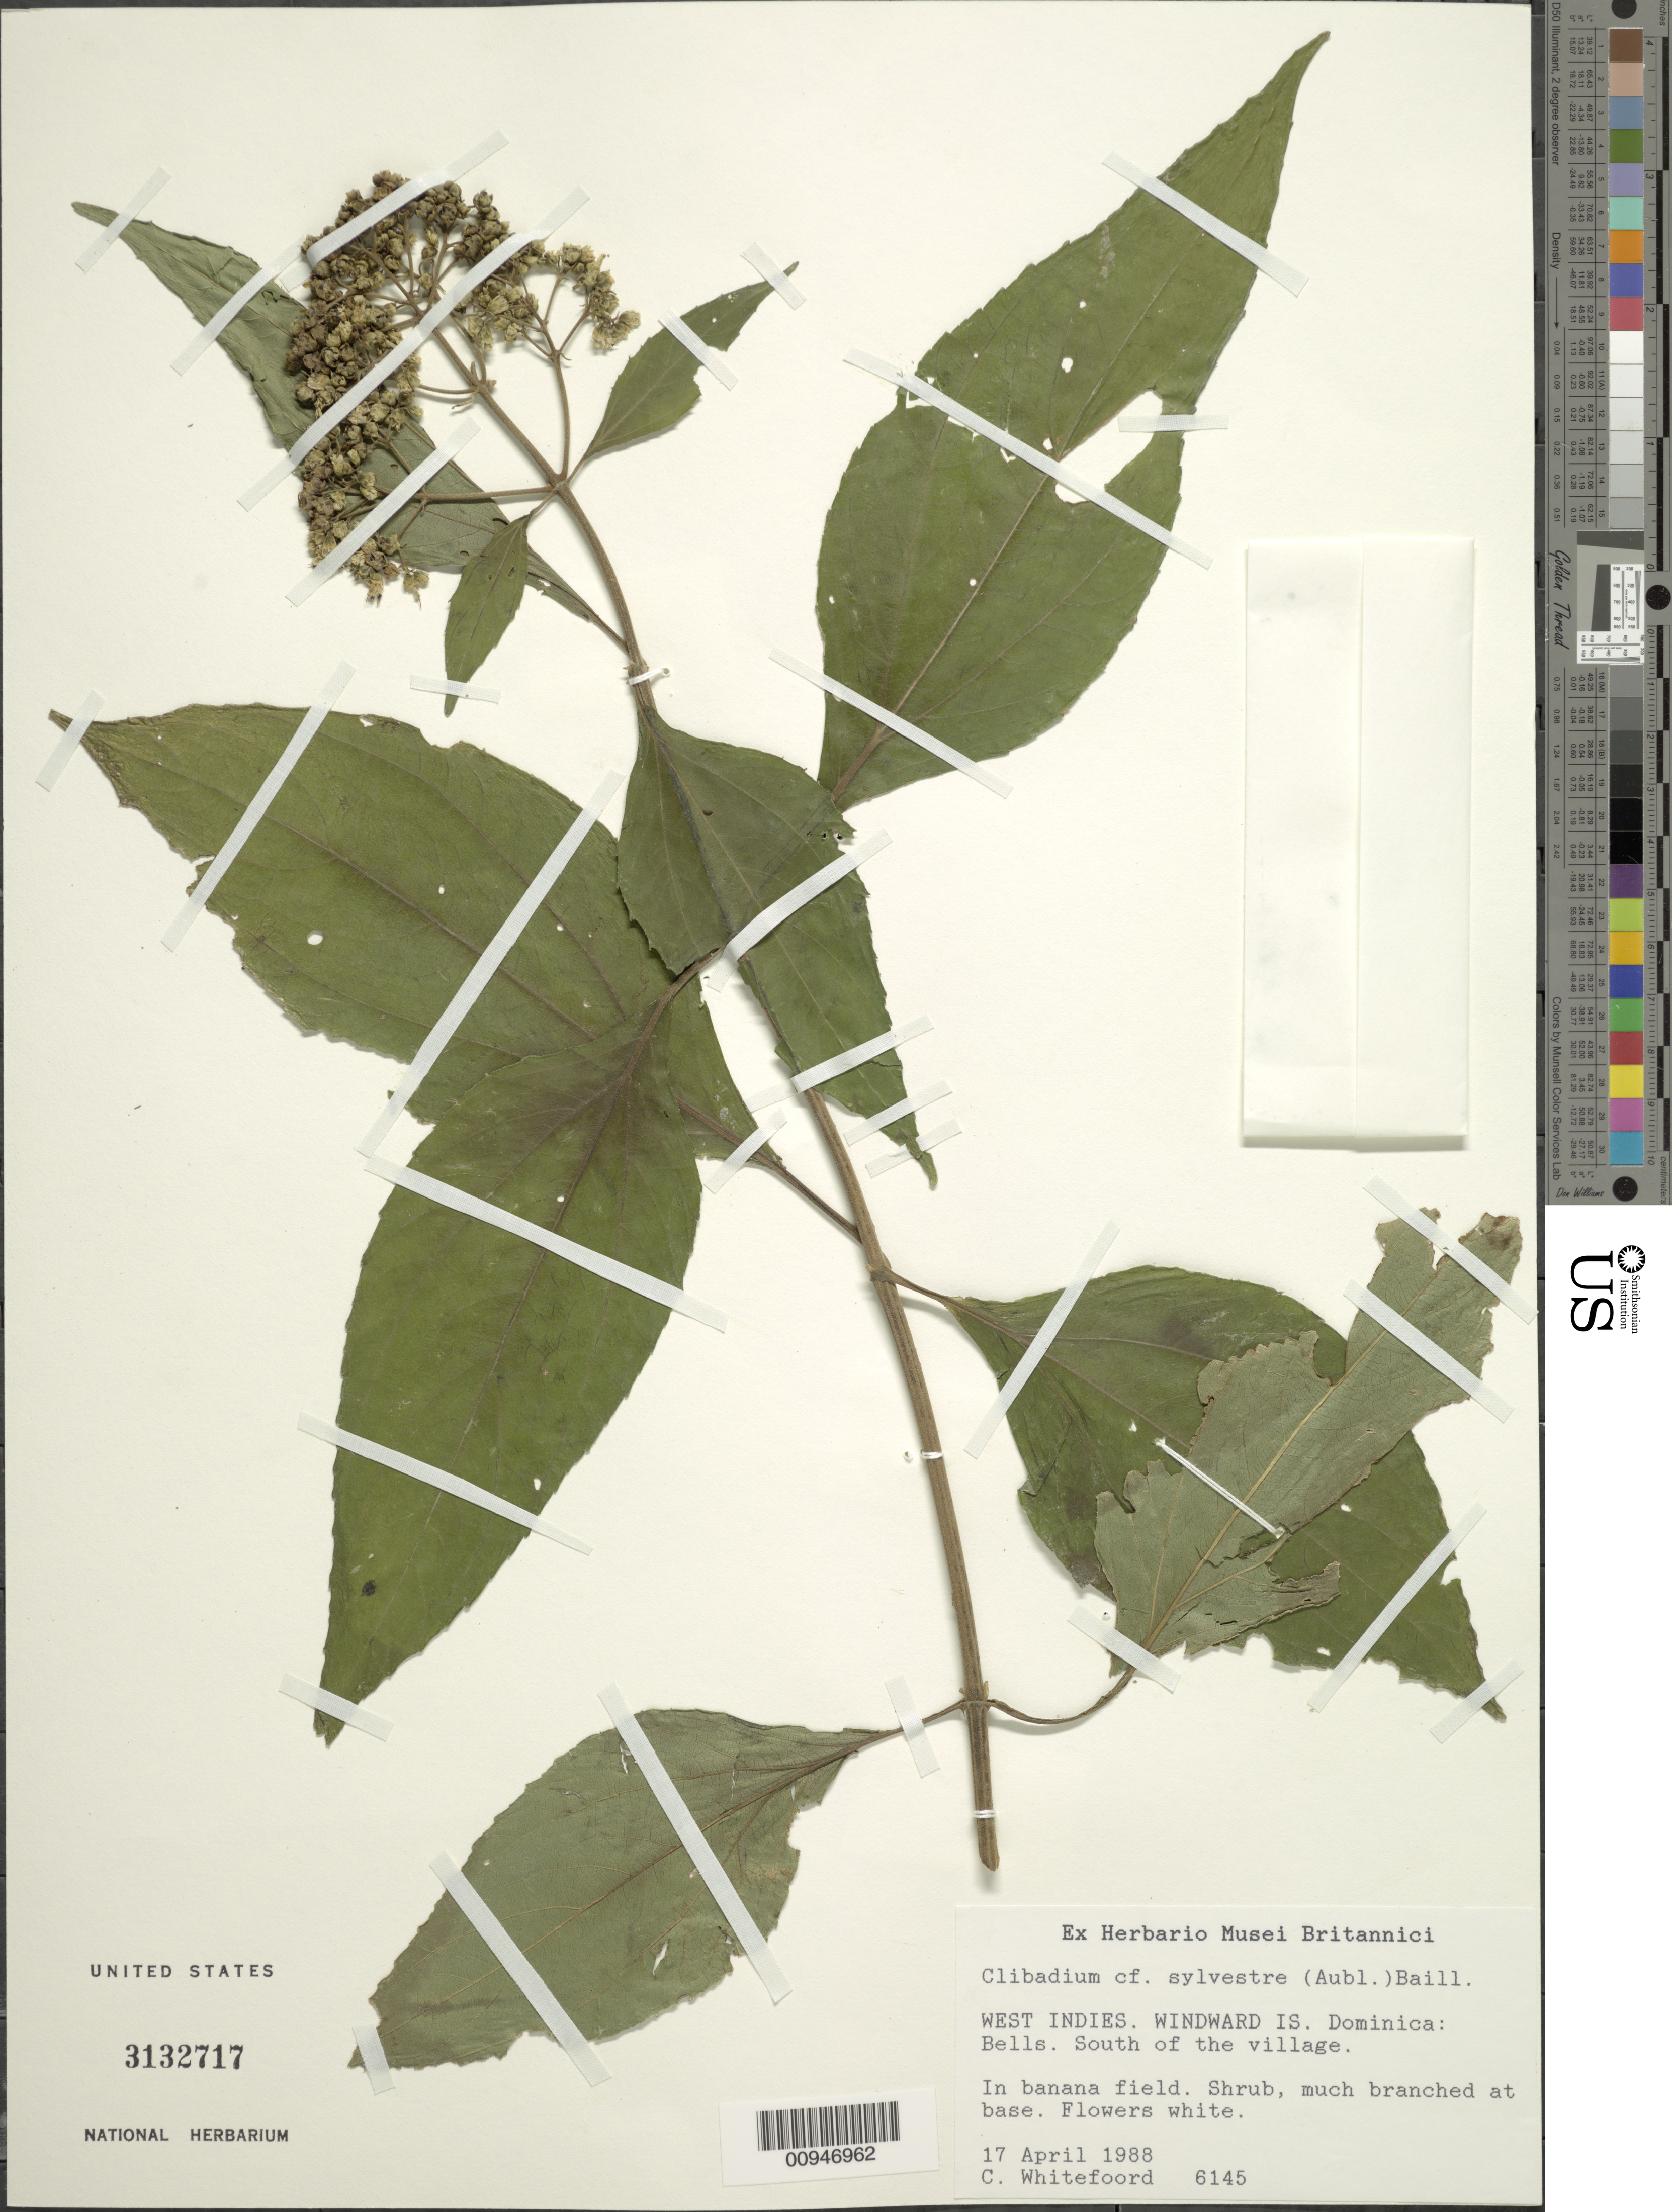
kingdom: Plantae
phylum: Tracheophyta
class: Magnoliopsida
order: Asterales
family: Asteraceae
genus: Clibadium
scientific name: Clibadium sylvestre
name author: (Aubl.) Baill.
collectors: C. Whitefoord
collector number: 6145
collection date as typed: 17 Apr 1988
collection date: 1988-04-17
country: Dominica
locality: Bells, S of the village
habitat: In banana field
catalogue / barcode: US 3132717